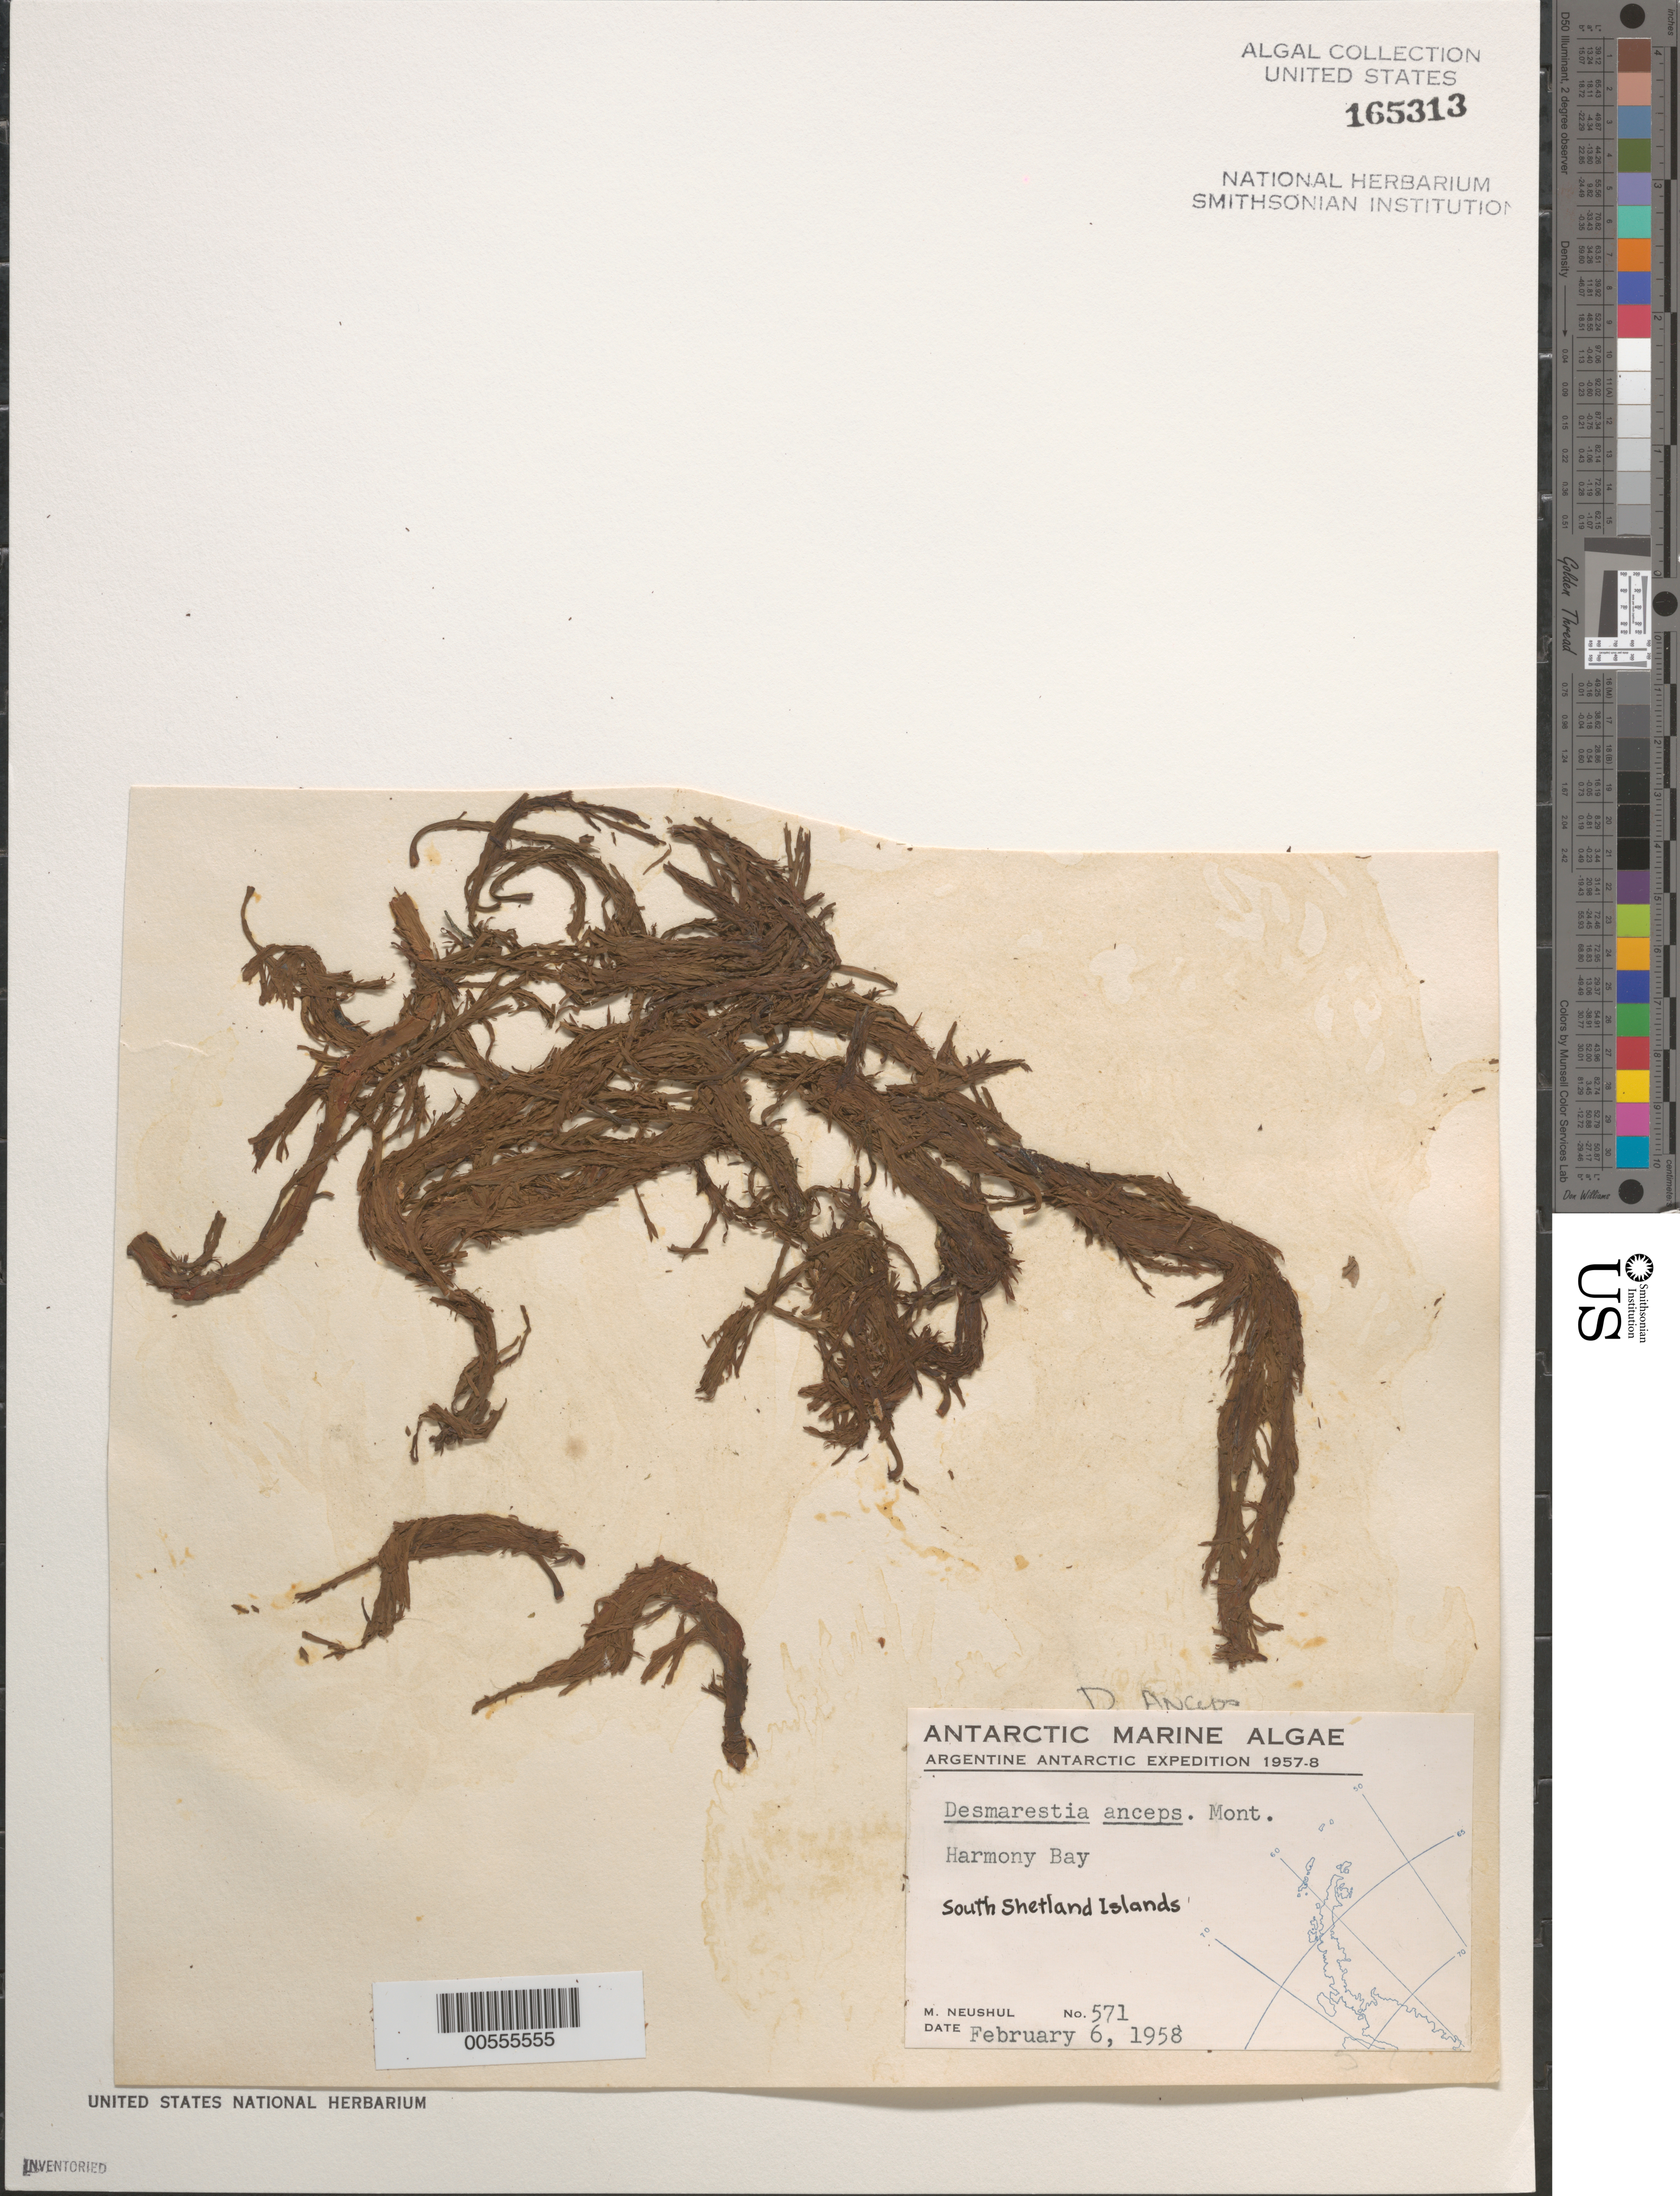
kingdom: Chromista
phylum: Ochrophyta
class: Phaeophyceae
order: Desmarestiales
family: Desmarestiaceae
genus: Desmarestia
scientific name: Desmarestia anceps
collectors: M. Neushul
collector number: Neushul 571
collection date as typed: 06 Feb 1958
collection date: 1958-02-06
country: Antarctica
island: Nelson Island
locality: Harmony Bay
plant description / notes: Argentine Antarctic Expedition, 1957-1958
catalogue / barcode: US 165313